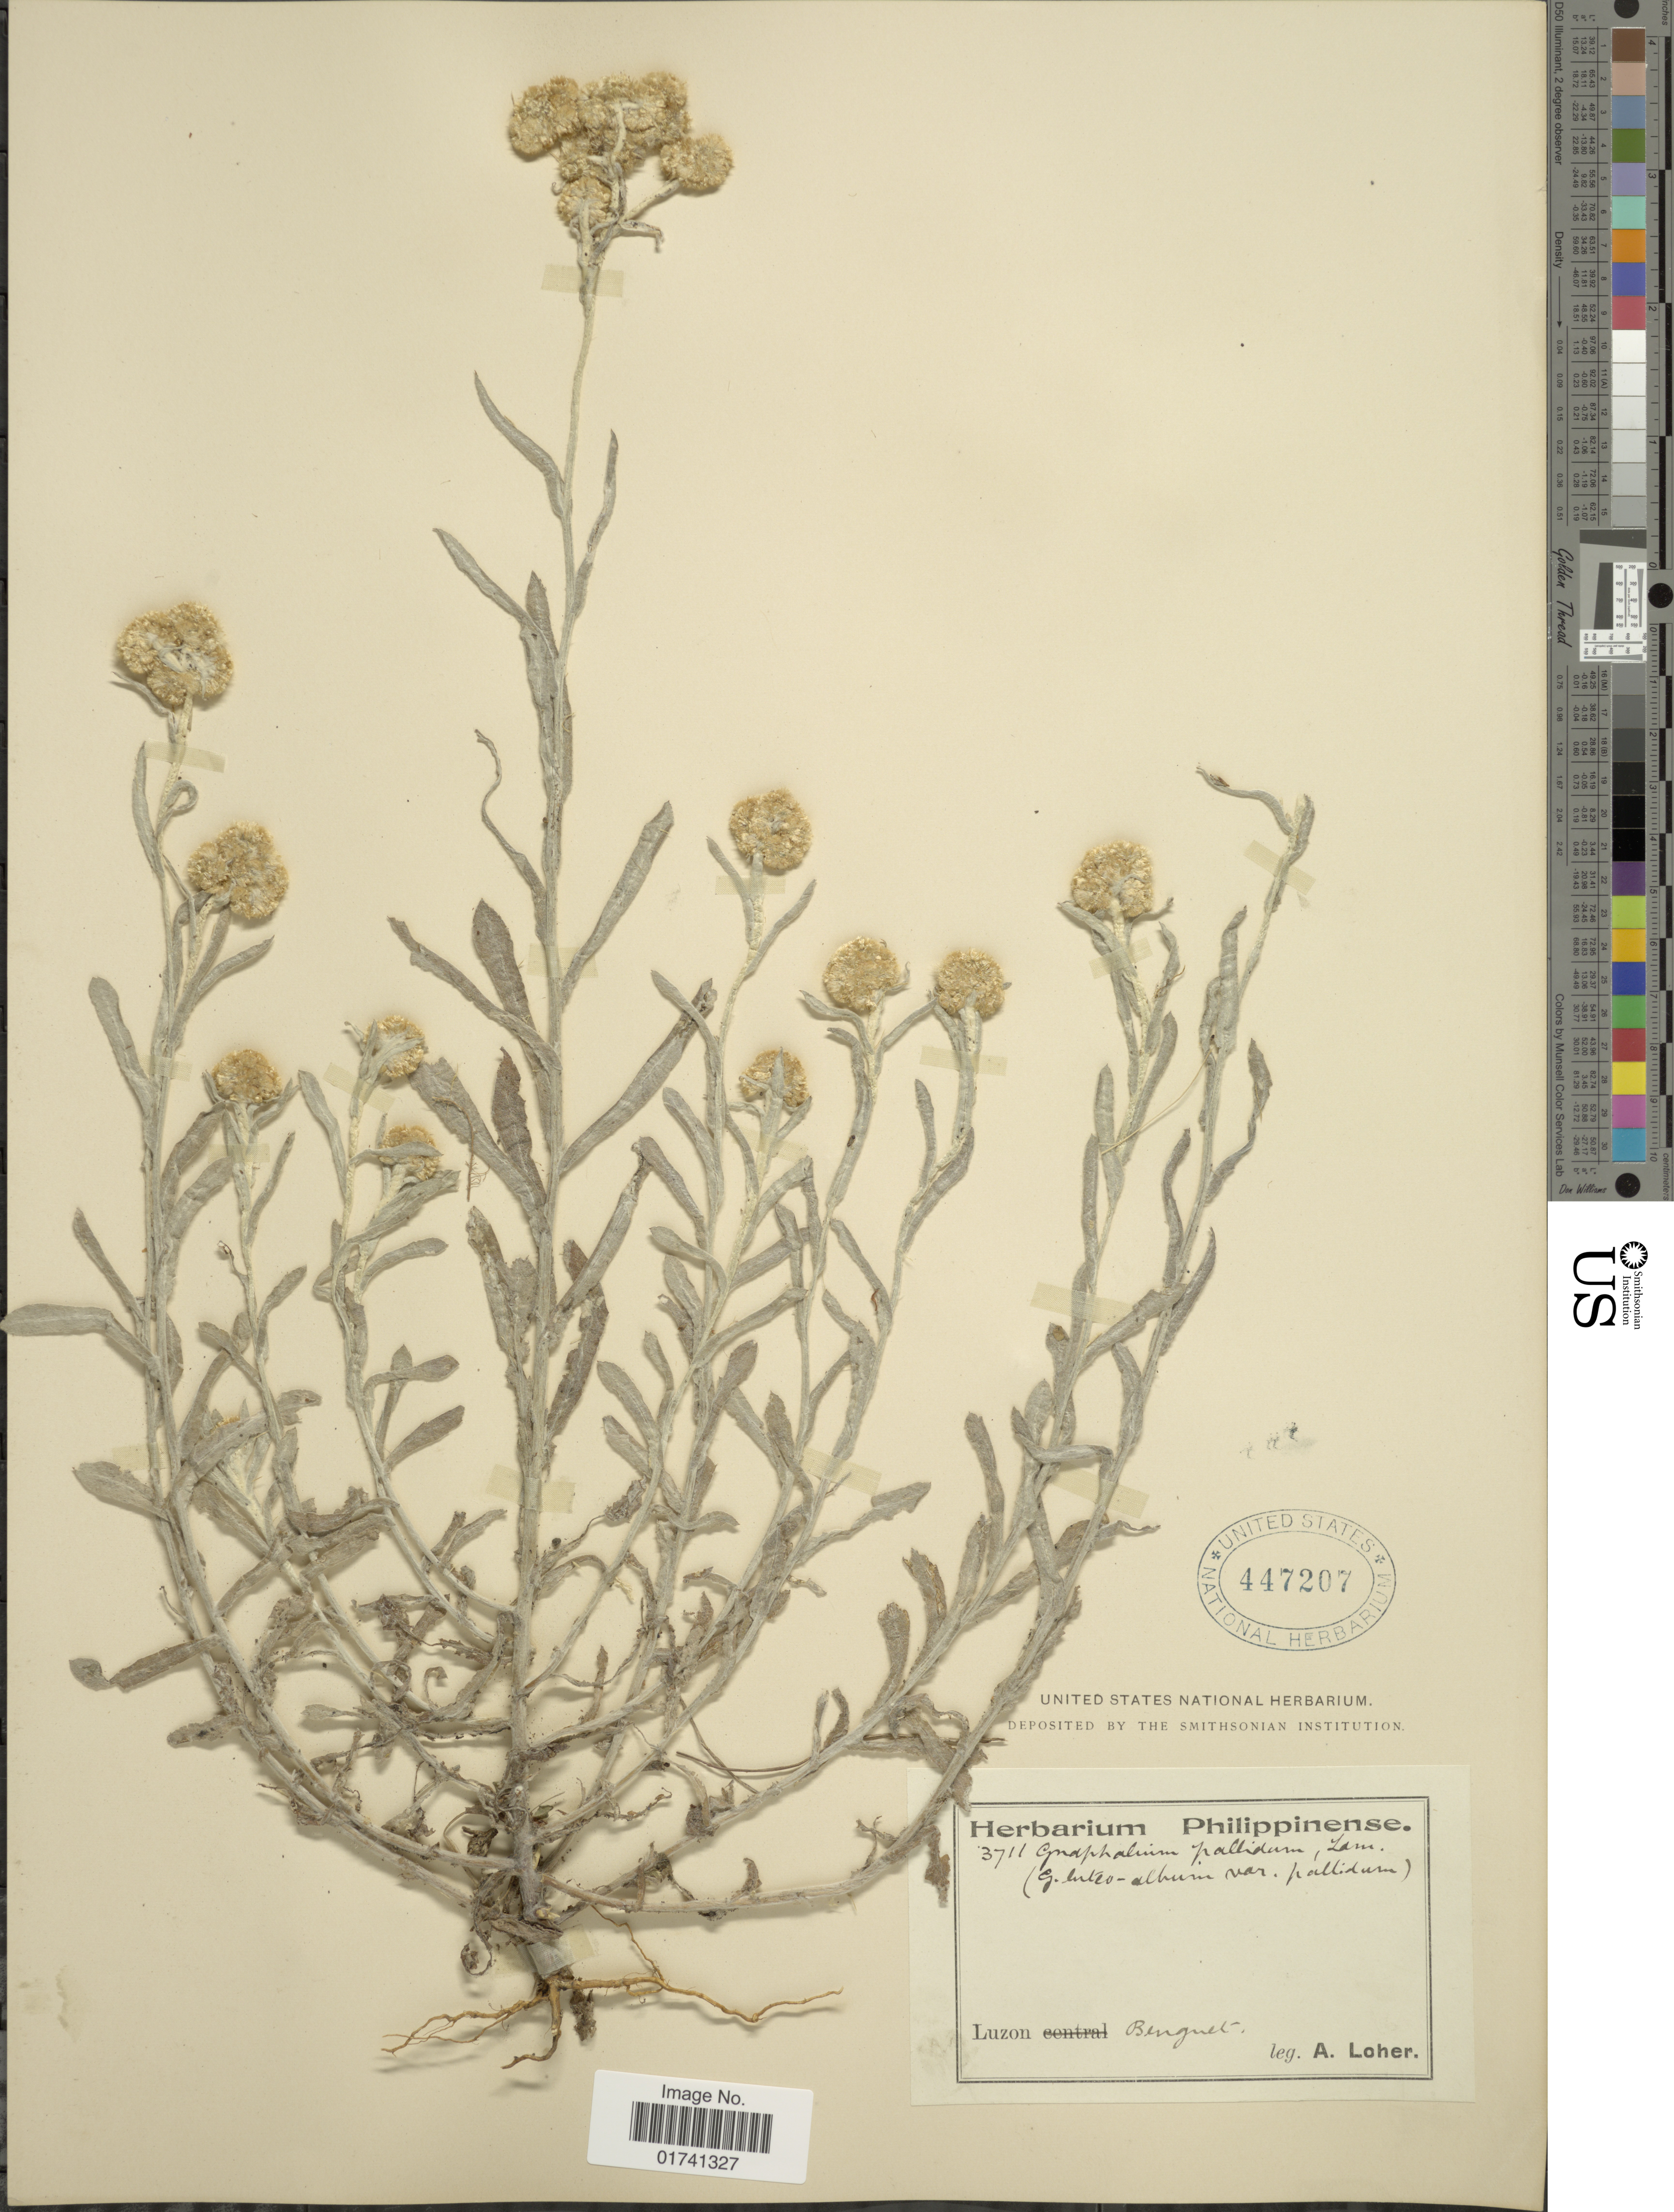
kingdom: Plantae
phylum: Tracheophyta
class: Magnoliopsida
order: Asterales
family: Asteraceae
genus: Laphangium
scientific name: Laphangium luteoalbum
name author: (L.) Tzvelev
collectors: A. Loher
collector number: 3711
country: Philippines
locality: Benguet.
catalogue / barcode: US 447207